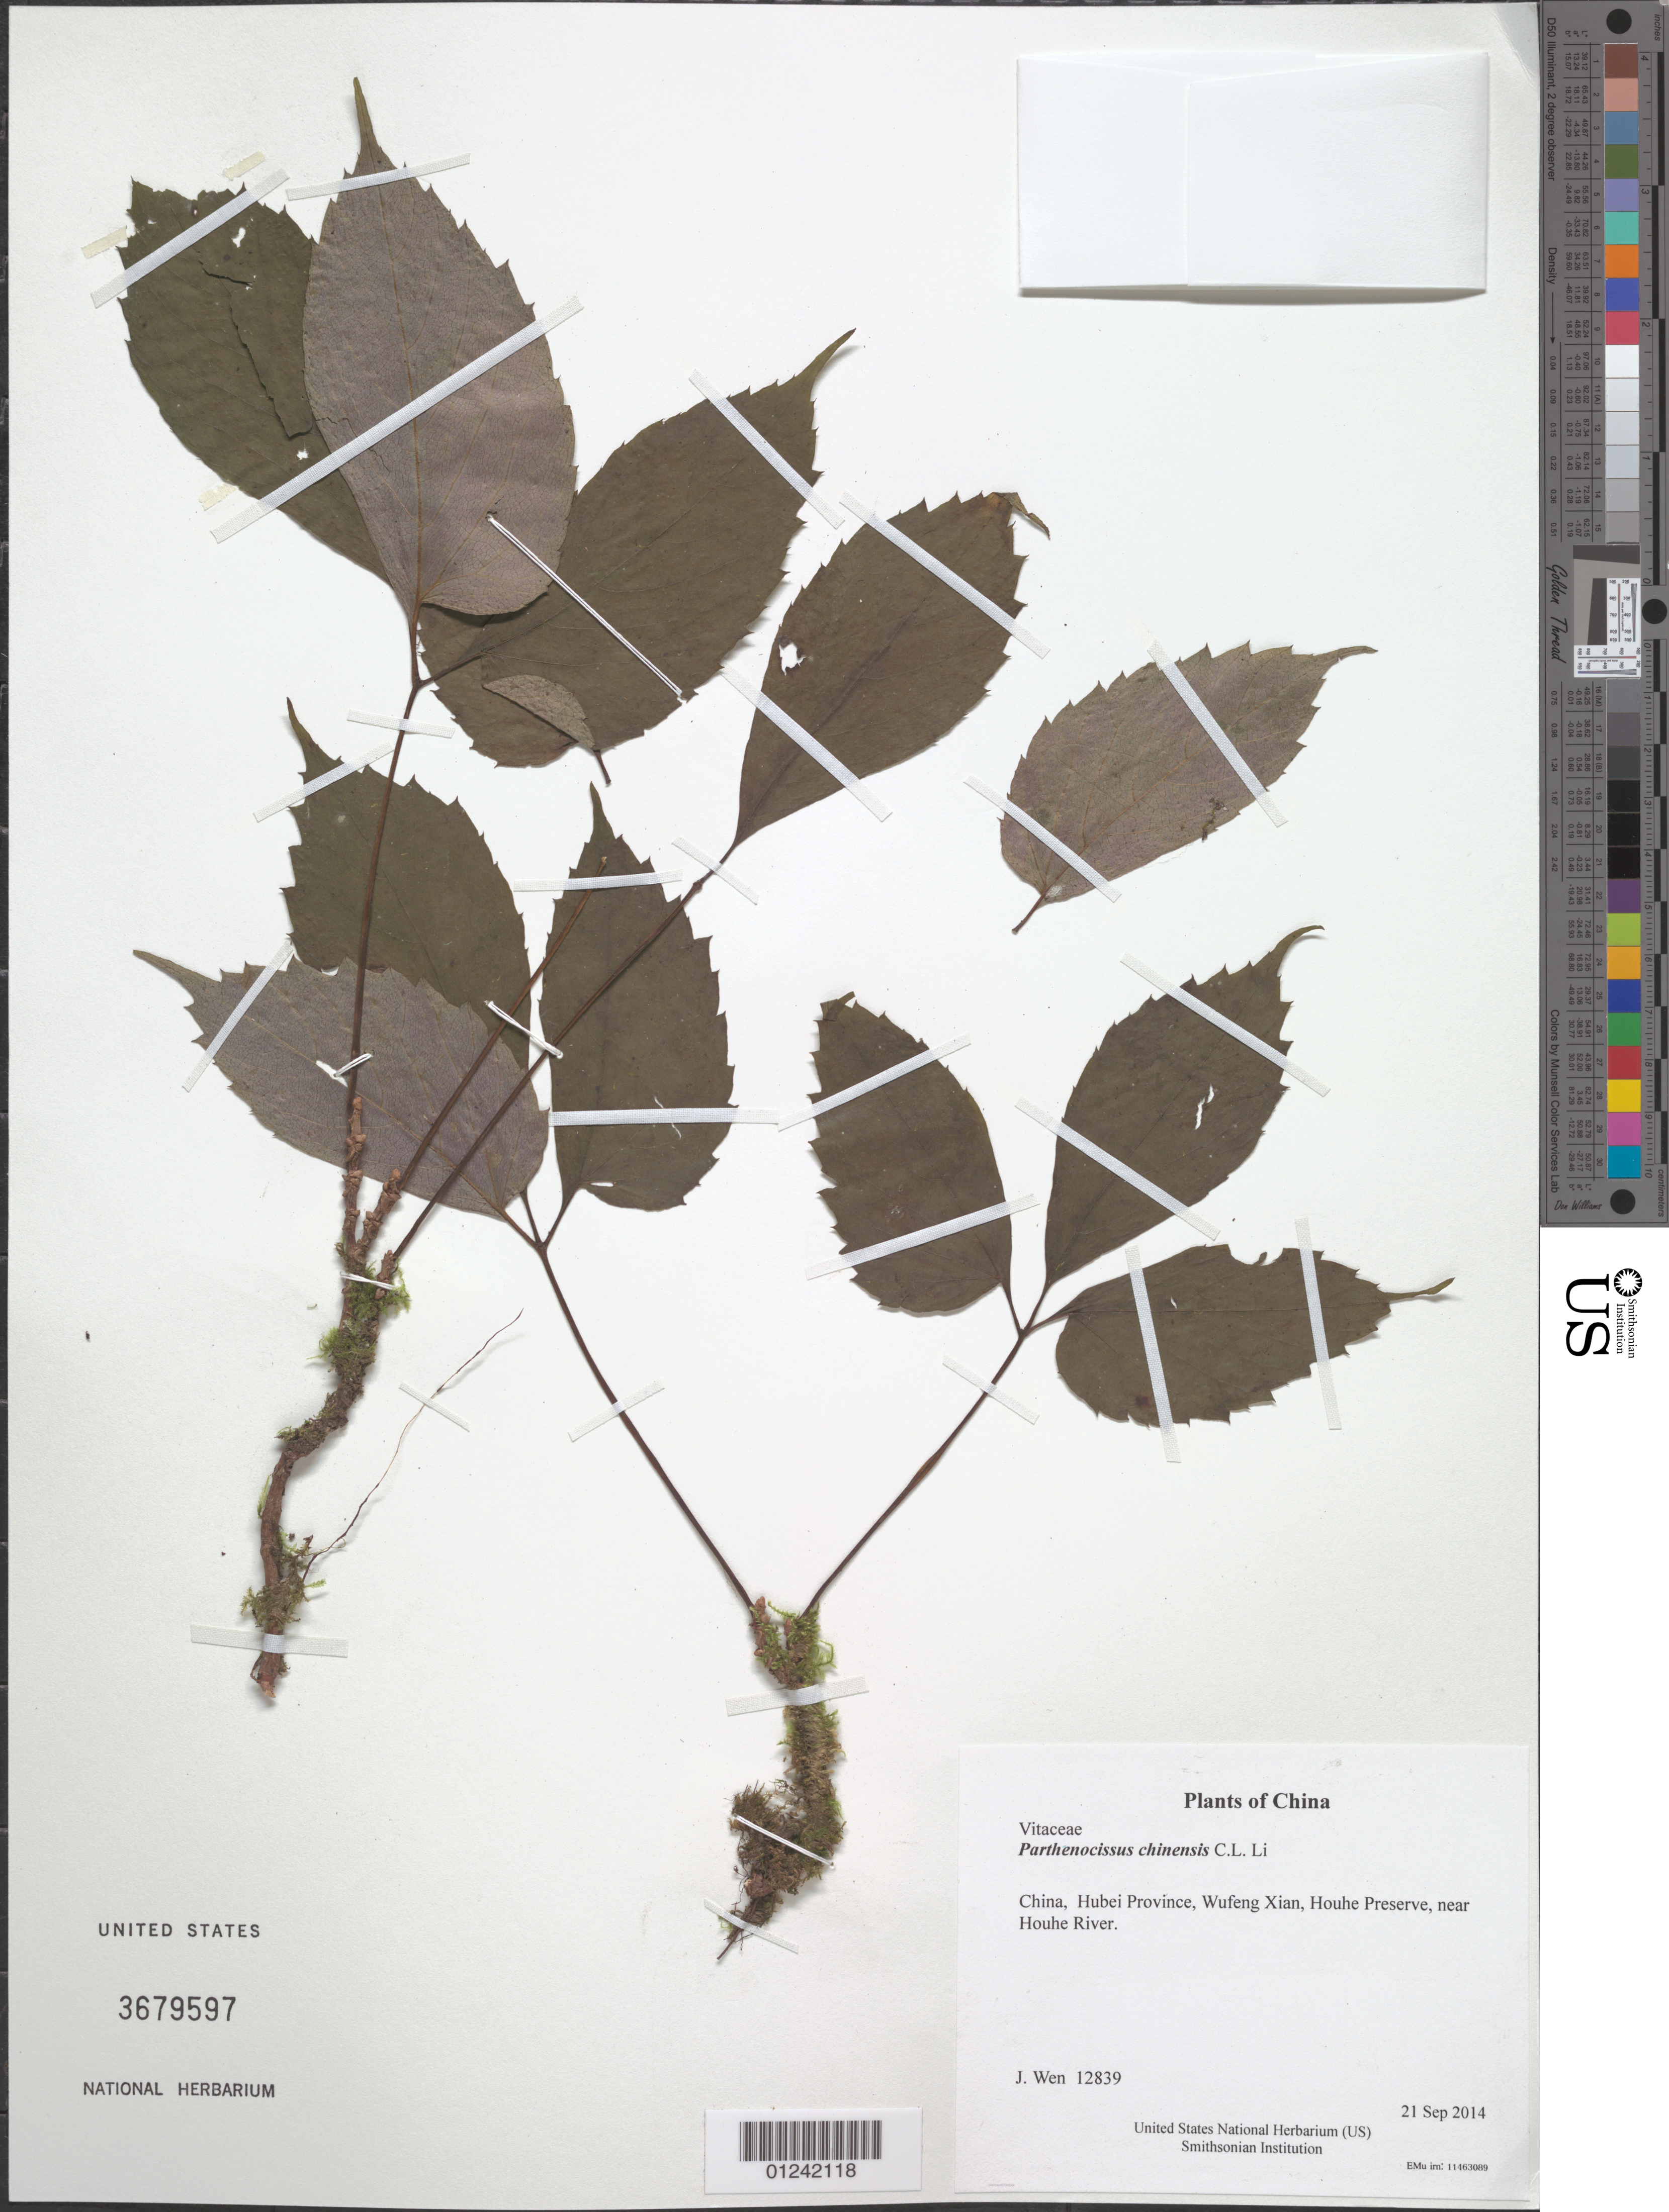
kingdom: Plantae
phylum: Tracheophyta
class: Magnoliopsida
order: Vitales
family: Vitaceae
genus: Parthenocissus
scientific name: Parthenocissus chinensis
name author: C.L. Li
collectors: J. Wen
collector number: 12839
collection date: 2014-09-21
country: China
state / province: Hubei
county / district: Wufeng Xian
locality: Houhe Preserve, near Houhe River.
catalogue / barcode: US 3679597